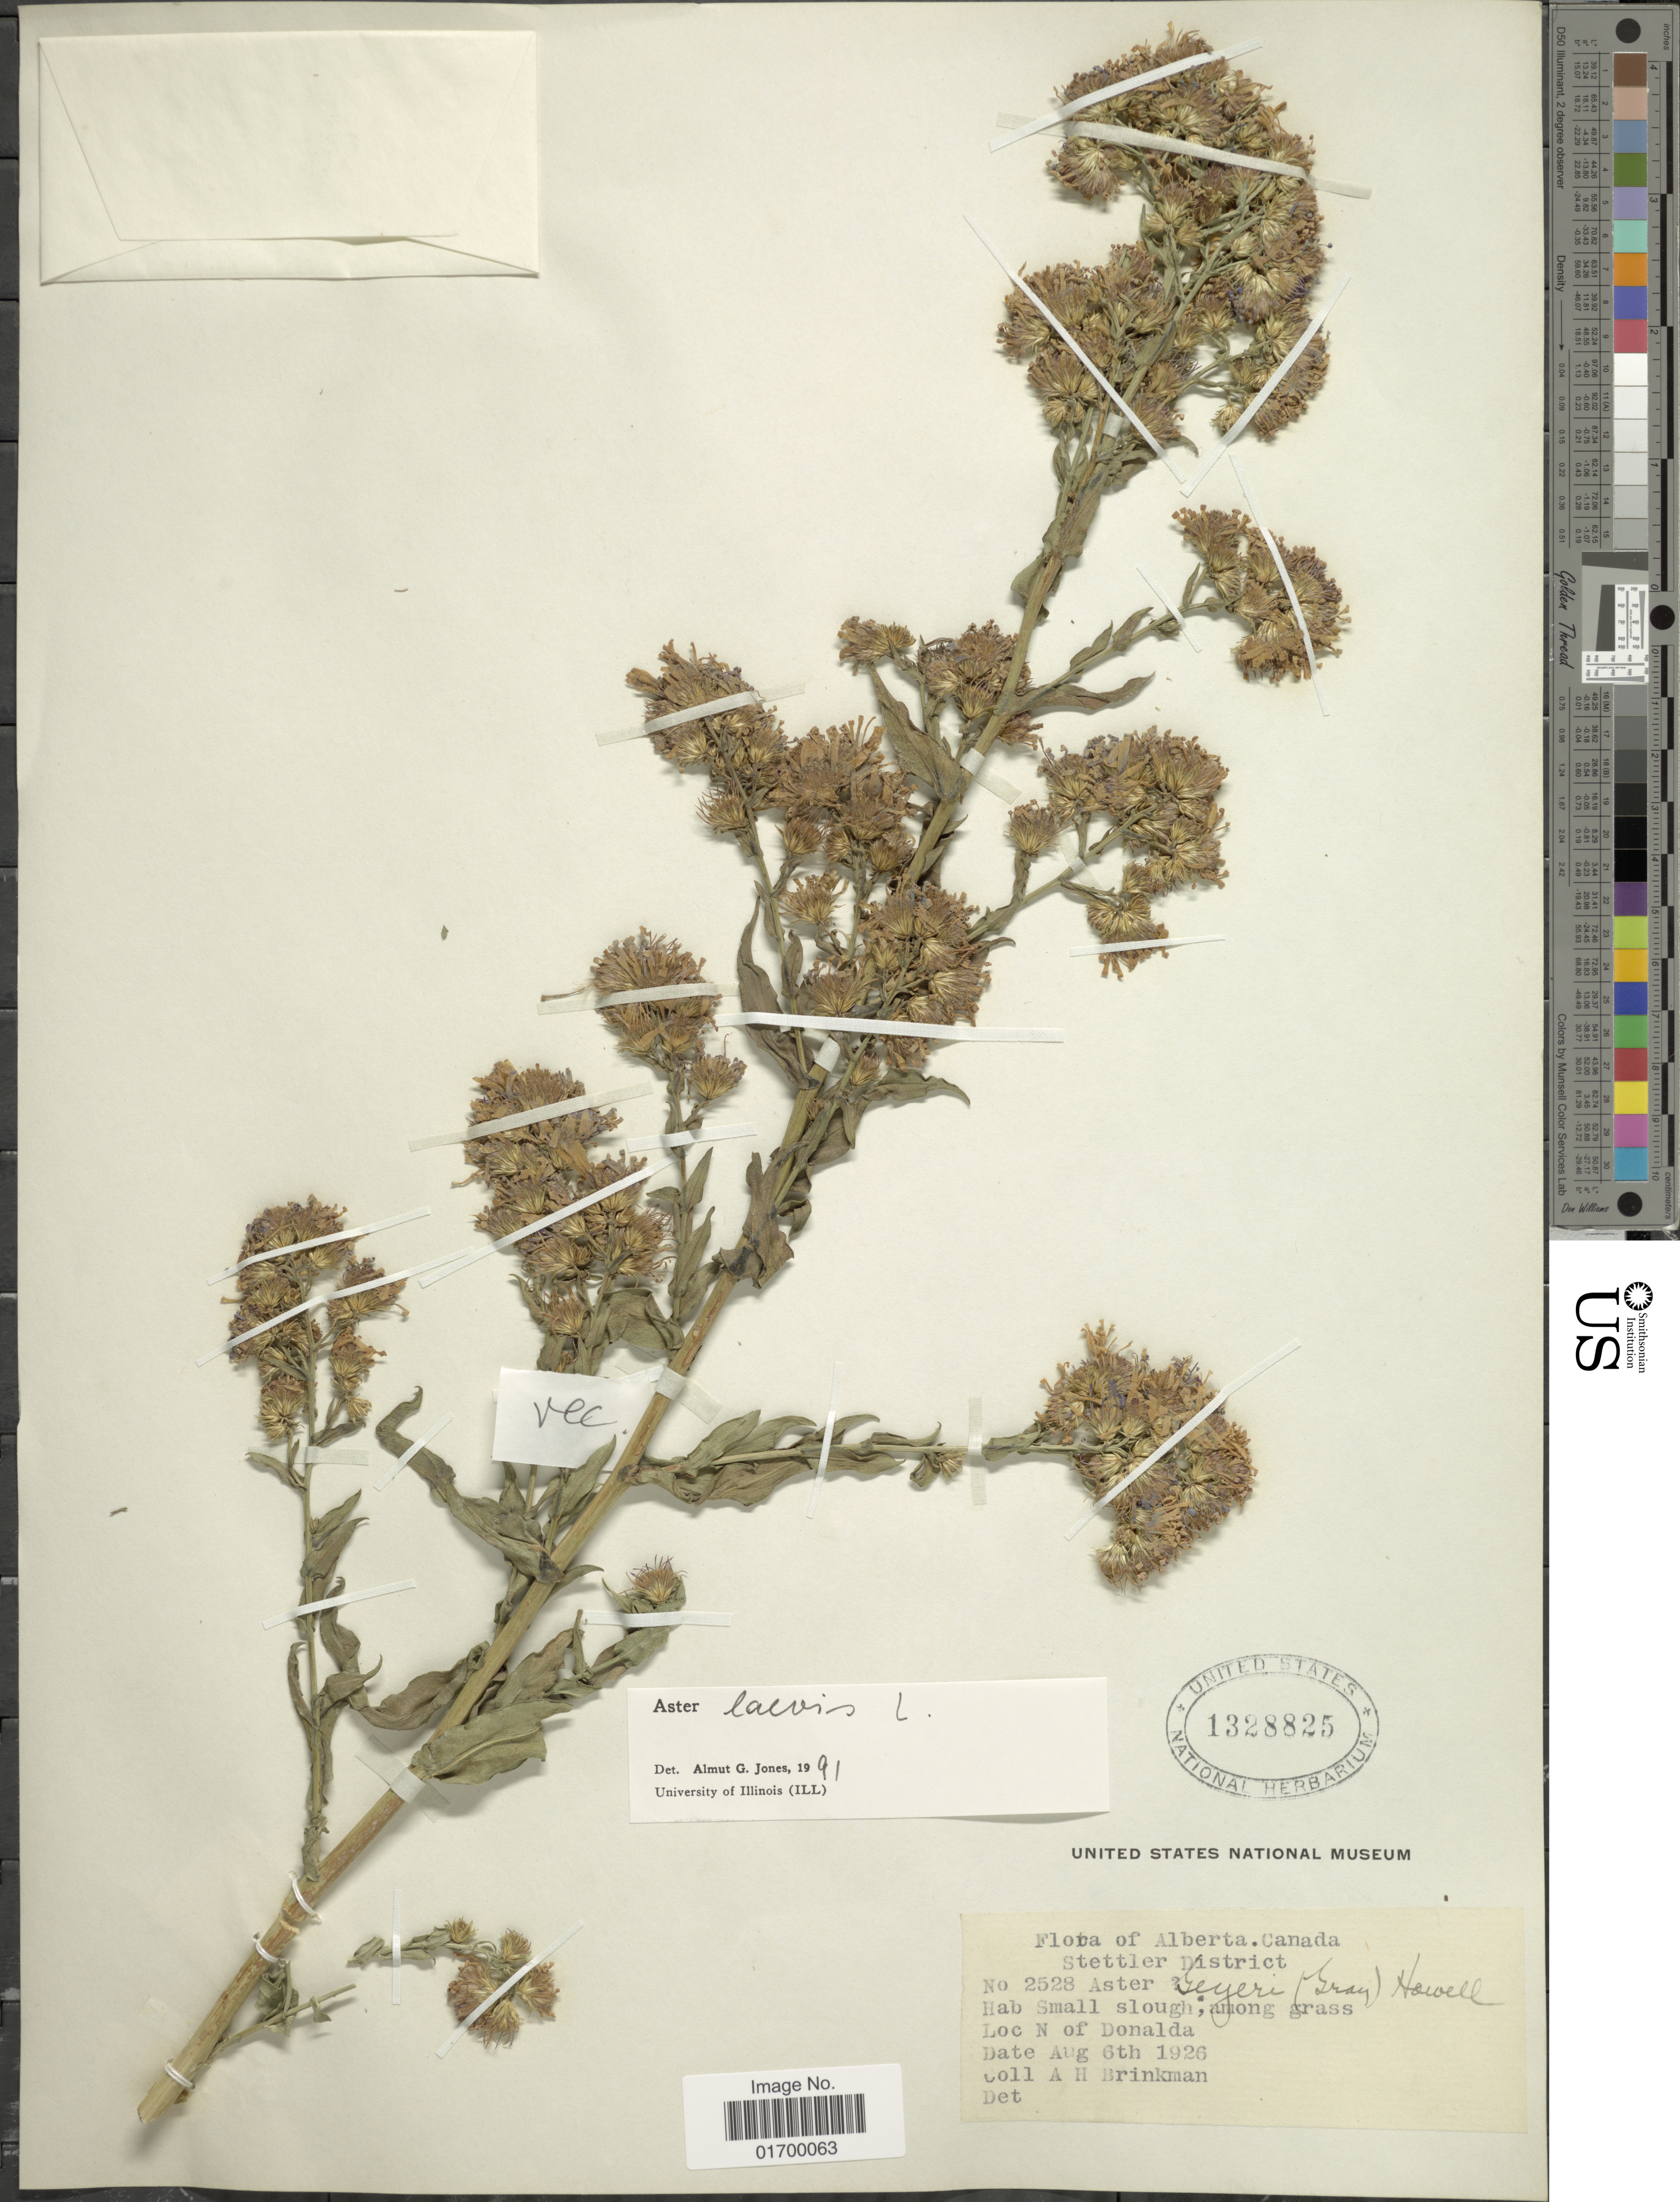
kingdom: Plantae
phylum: Tracheophyta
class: Magnoliopsida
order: Asterales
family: Asteraceae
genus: Symphyotrichum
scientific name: Symphyotrichum laeve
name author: (L.) Á. Löve & D. Löve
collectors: A. Brinkman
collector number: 2528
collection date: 1926-08-06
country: Canada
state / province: Alberta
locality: Stettler District, N of Donalda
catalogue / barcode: US 1328825